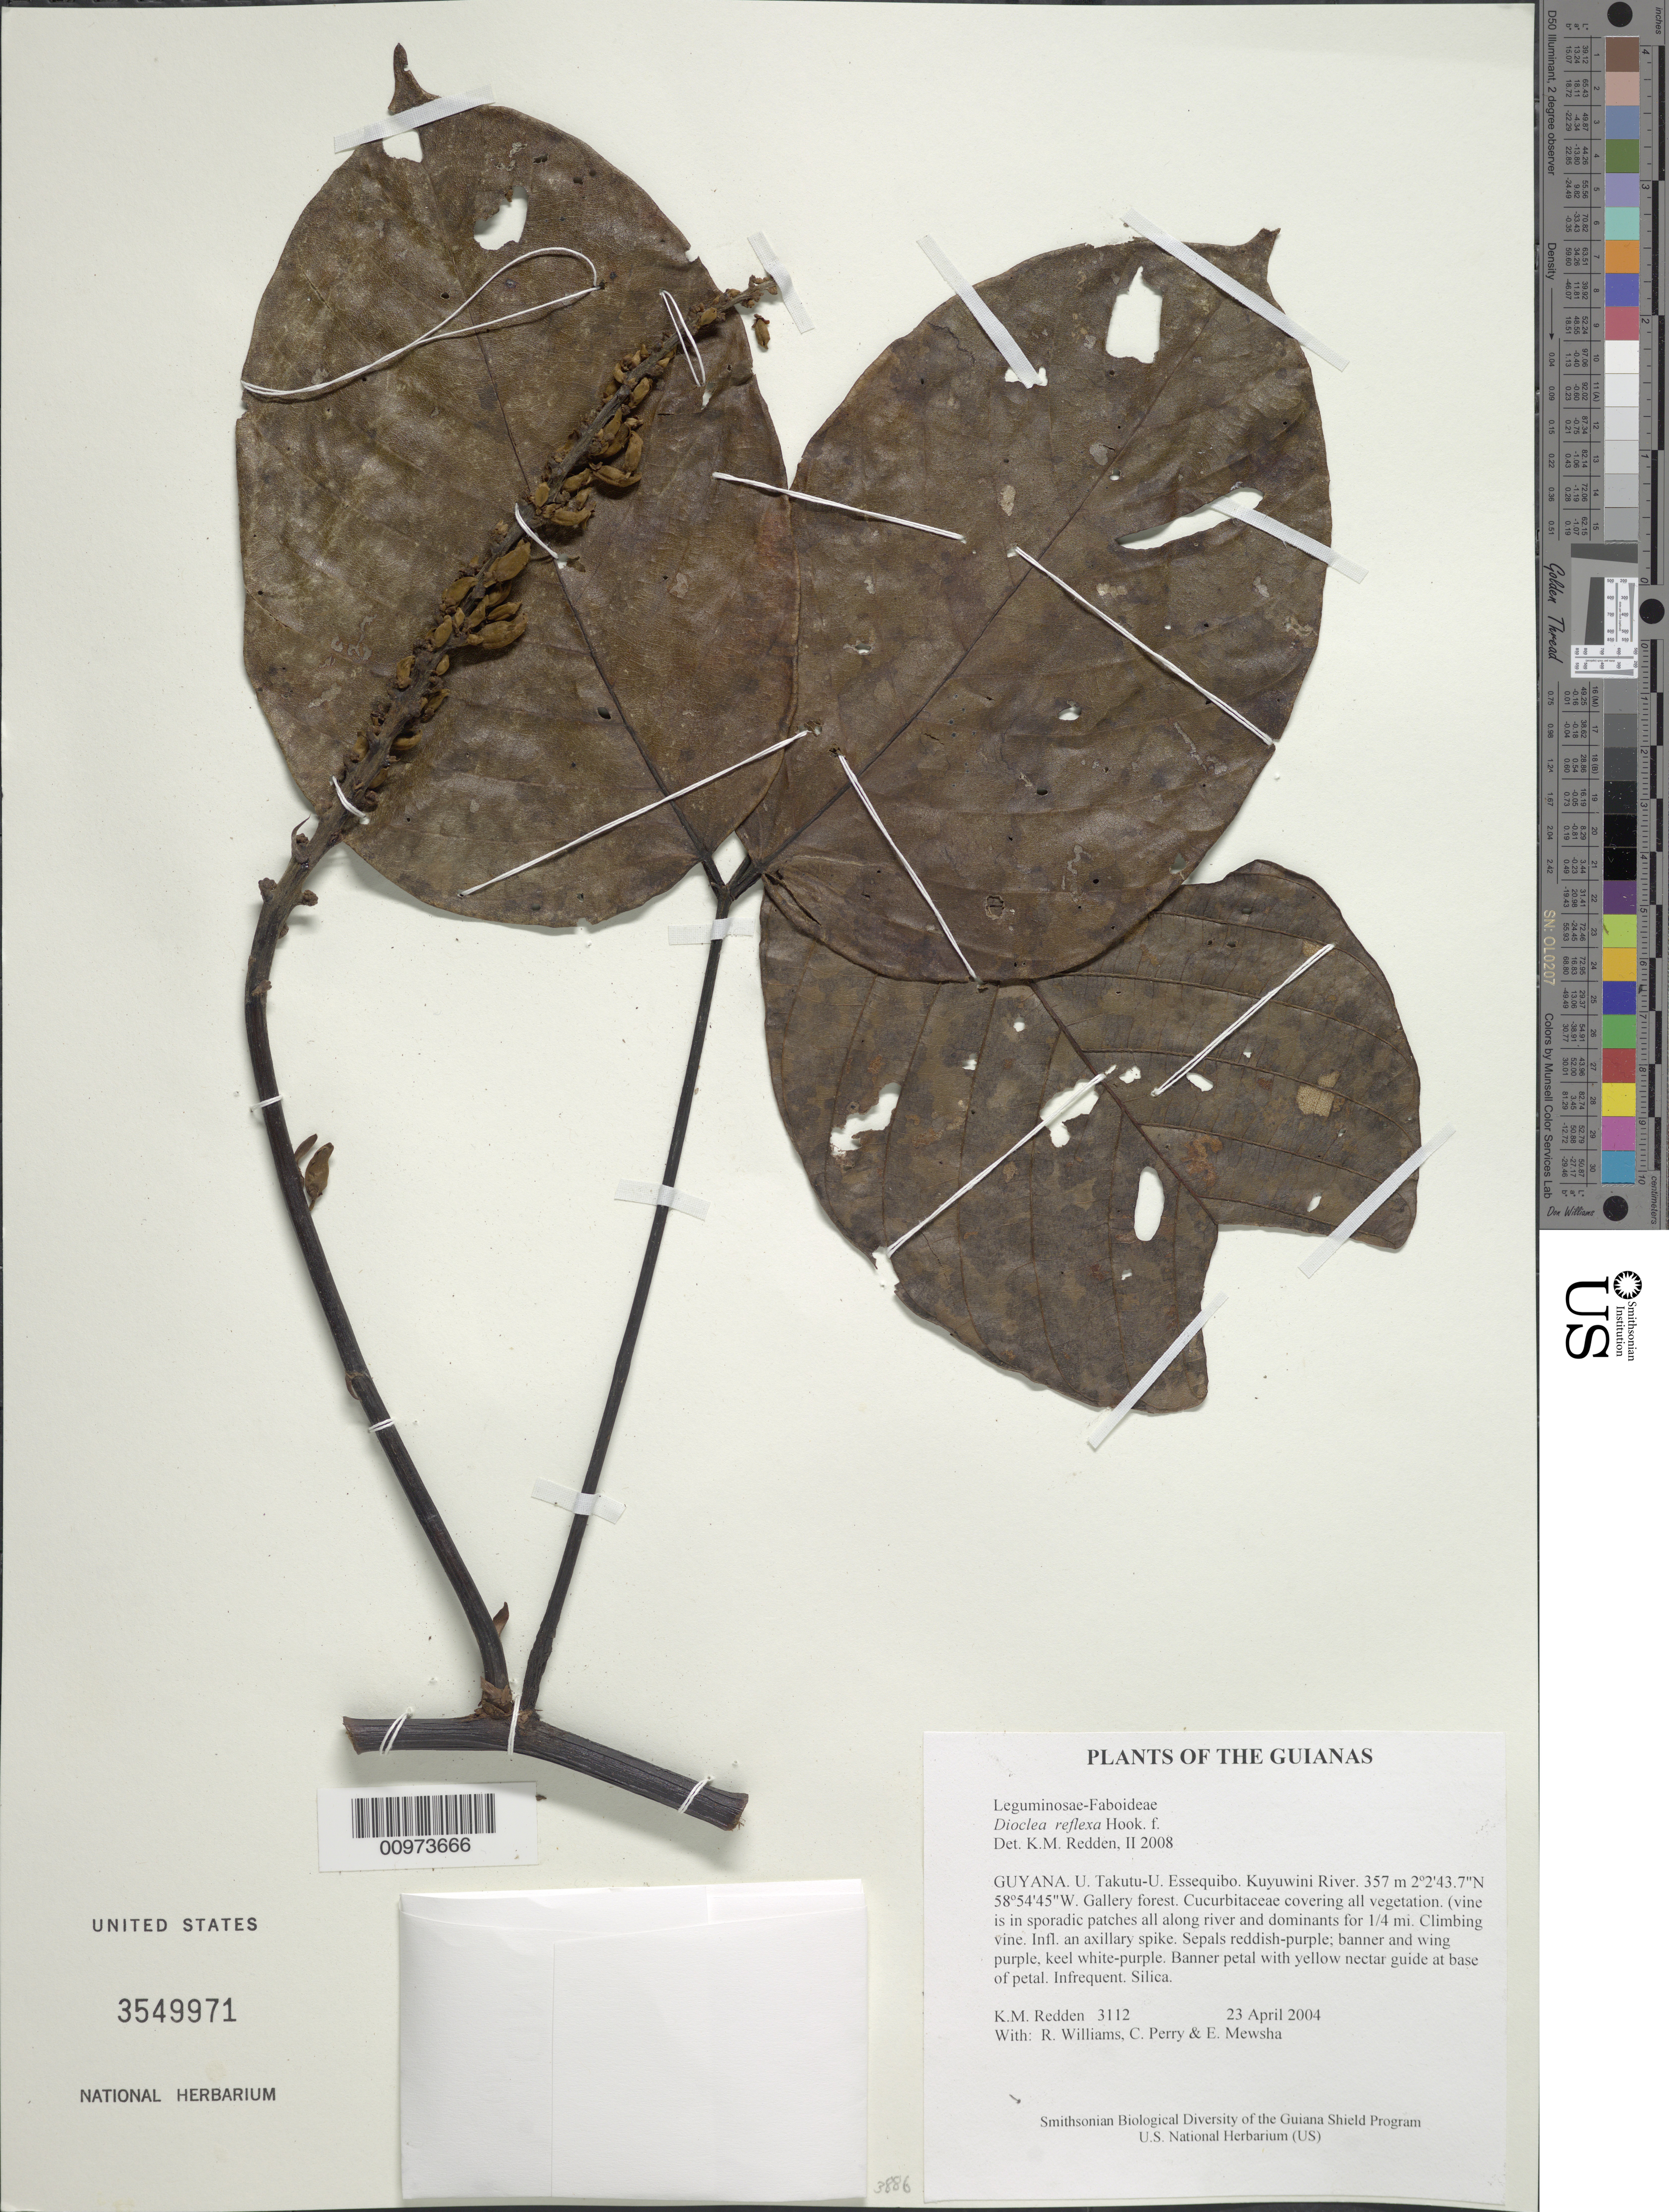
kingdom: Plantae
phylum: Tracheophyta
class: Magnoliopsida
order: Fabales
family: Fabaceae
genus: Macropsychanthus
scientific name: Macropsychanthus comosus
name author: (G. Mey.) L.P. Queiroz & Snak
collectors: K. M. Redden, R. Williams, C. Perry & E. Mewsha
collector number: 3112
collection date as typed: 23 April 2004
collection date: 2004-04-23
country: Guyana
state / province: U. Takutu-U. Essequibo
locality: Kuyuwini River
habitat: Gallery forest. Cucurbitaceae covering all vegetation (vine in sporadic patches all along river and dominants for 1/4 mile)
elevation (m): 357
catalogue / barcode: US 3549971